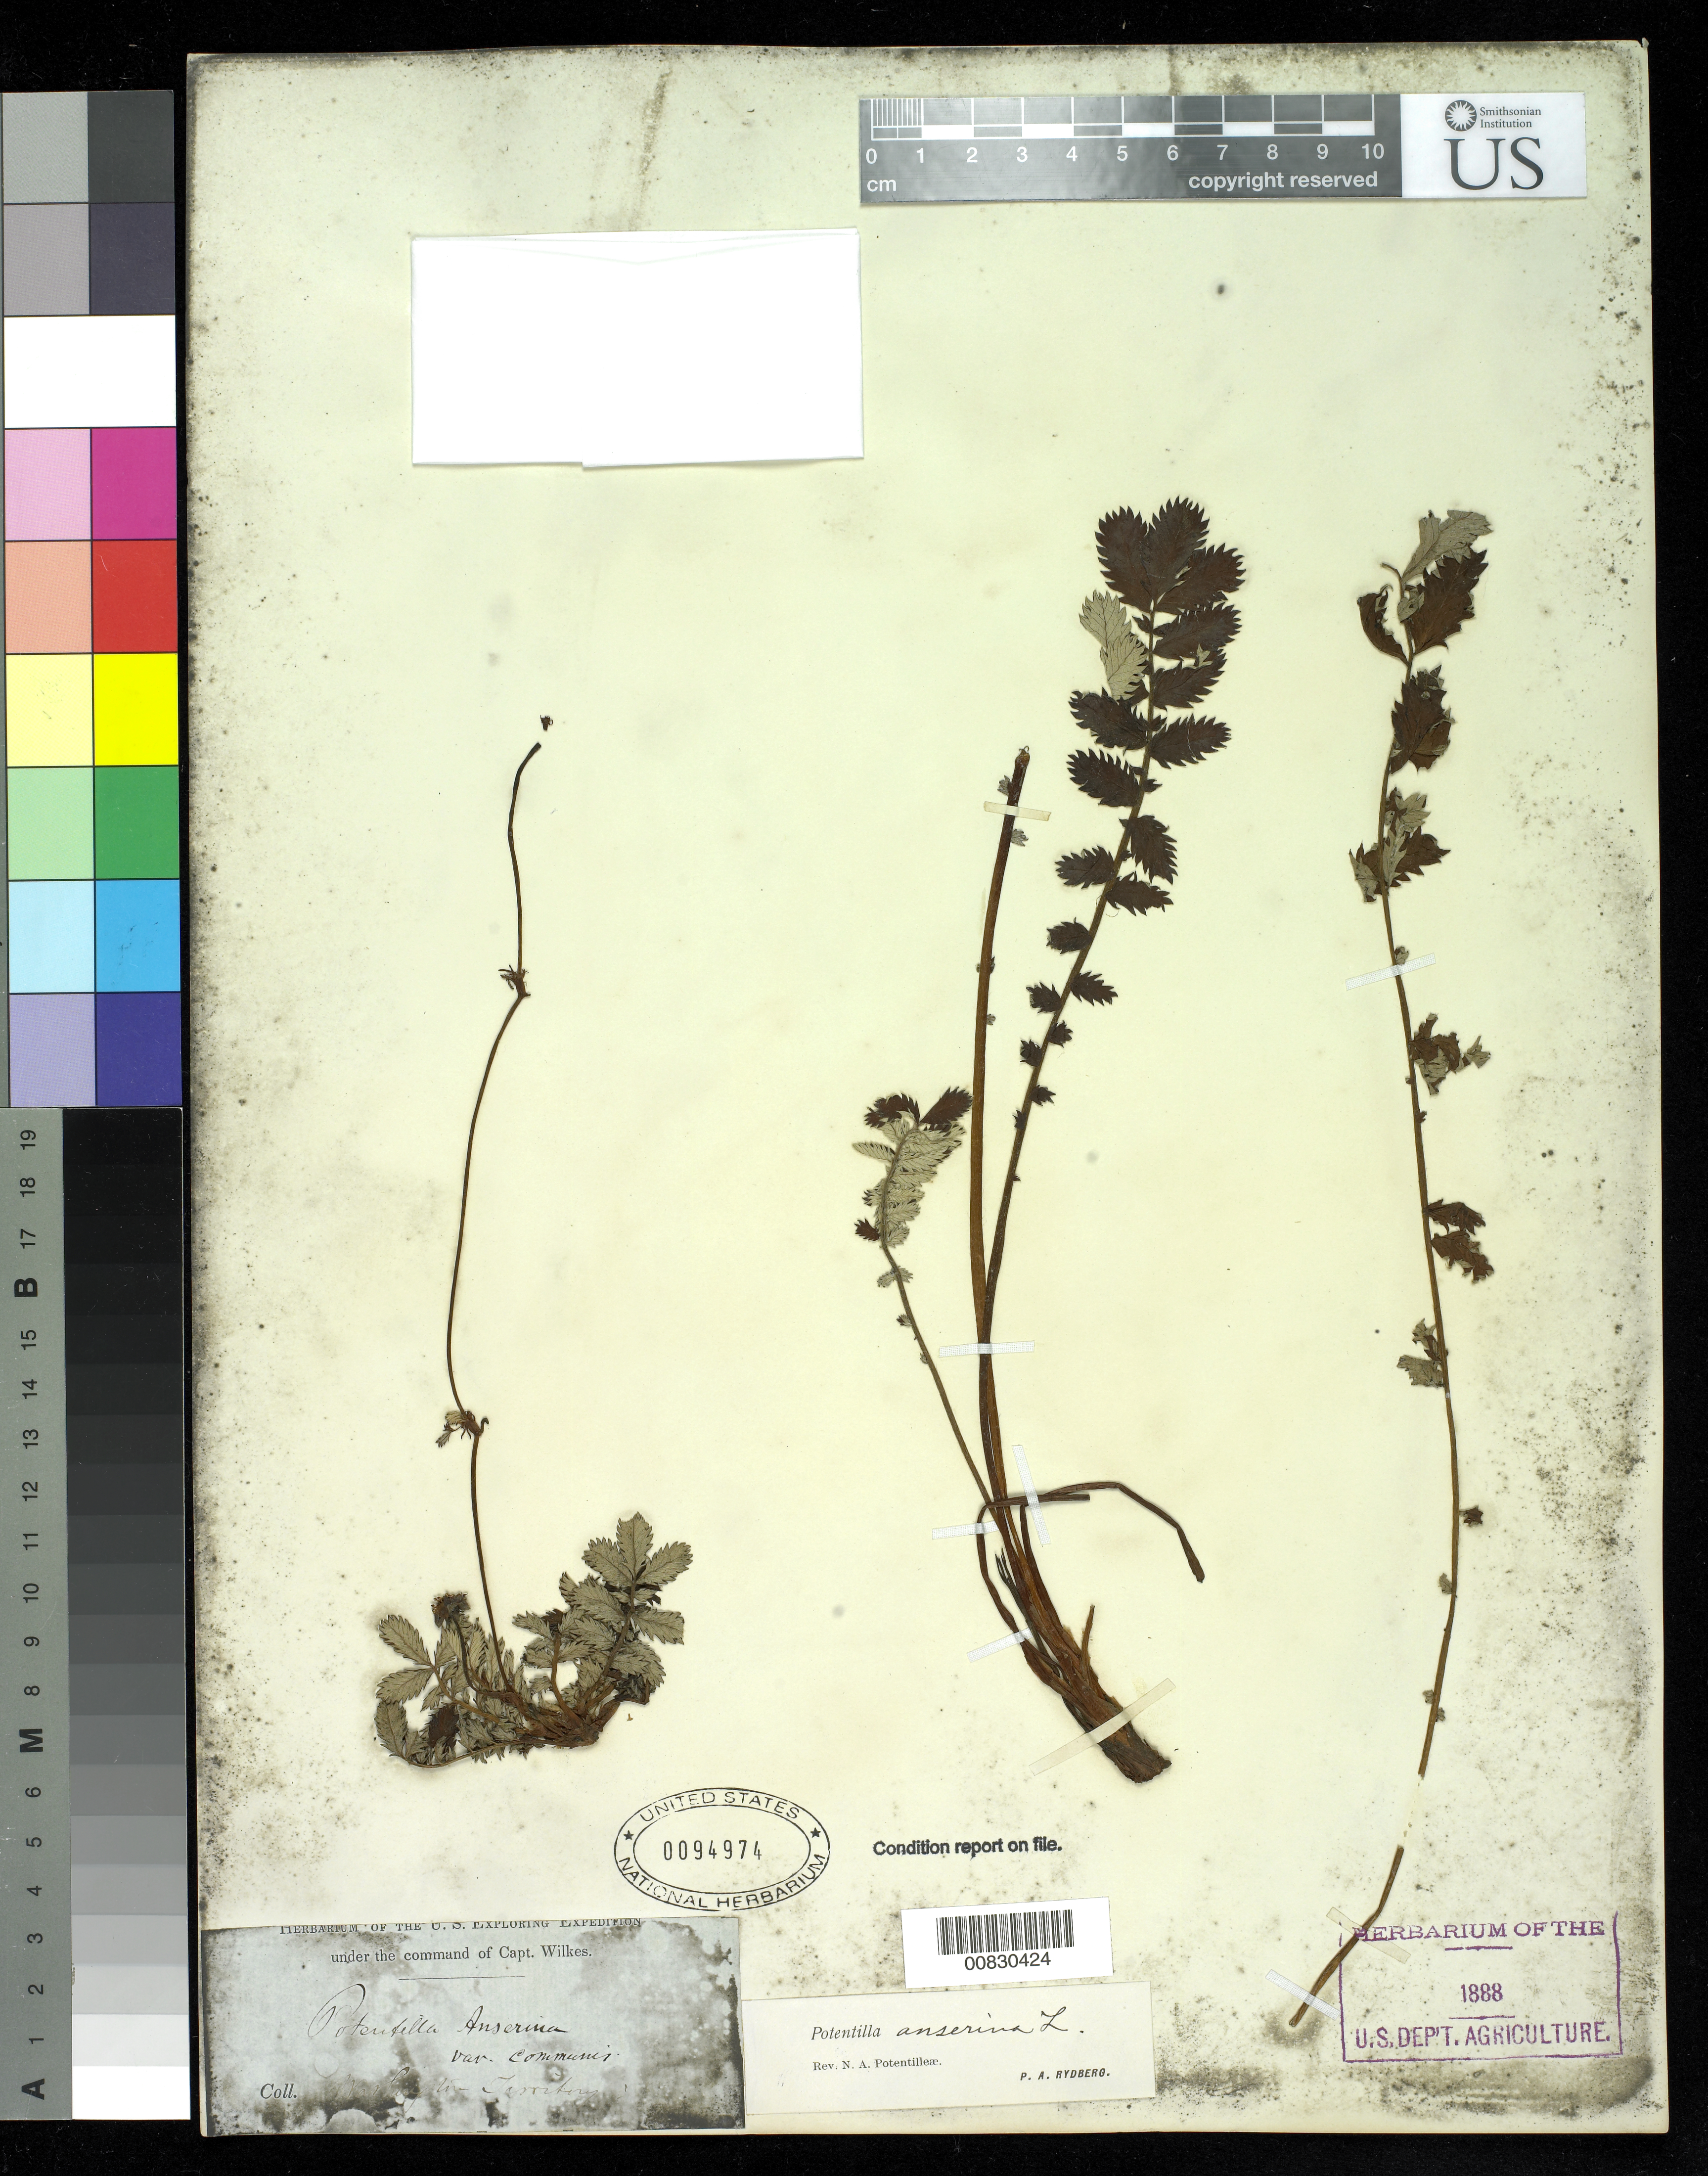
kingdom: Plantae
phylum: Tracheophyta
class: Magnoliopsida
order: Rosales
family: Rosaceae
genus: Argentina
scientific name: Argentina anserina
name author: (L.) Rydb.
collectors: Wilkes Explor. Exped.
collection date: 1838/1842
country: United States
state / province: Washington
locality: Washington Territory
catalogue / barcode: US 94974